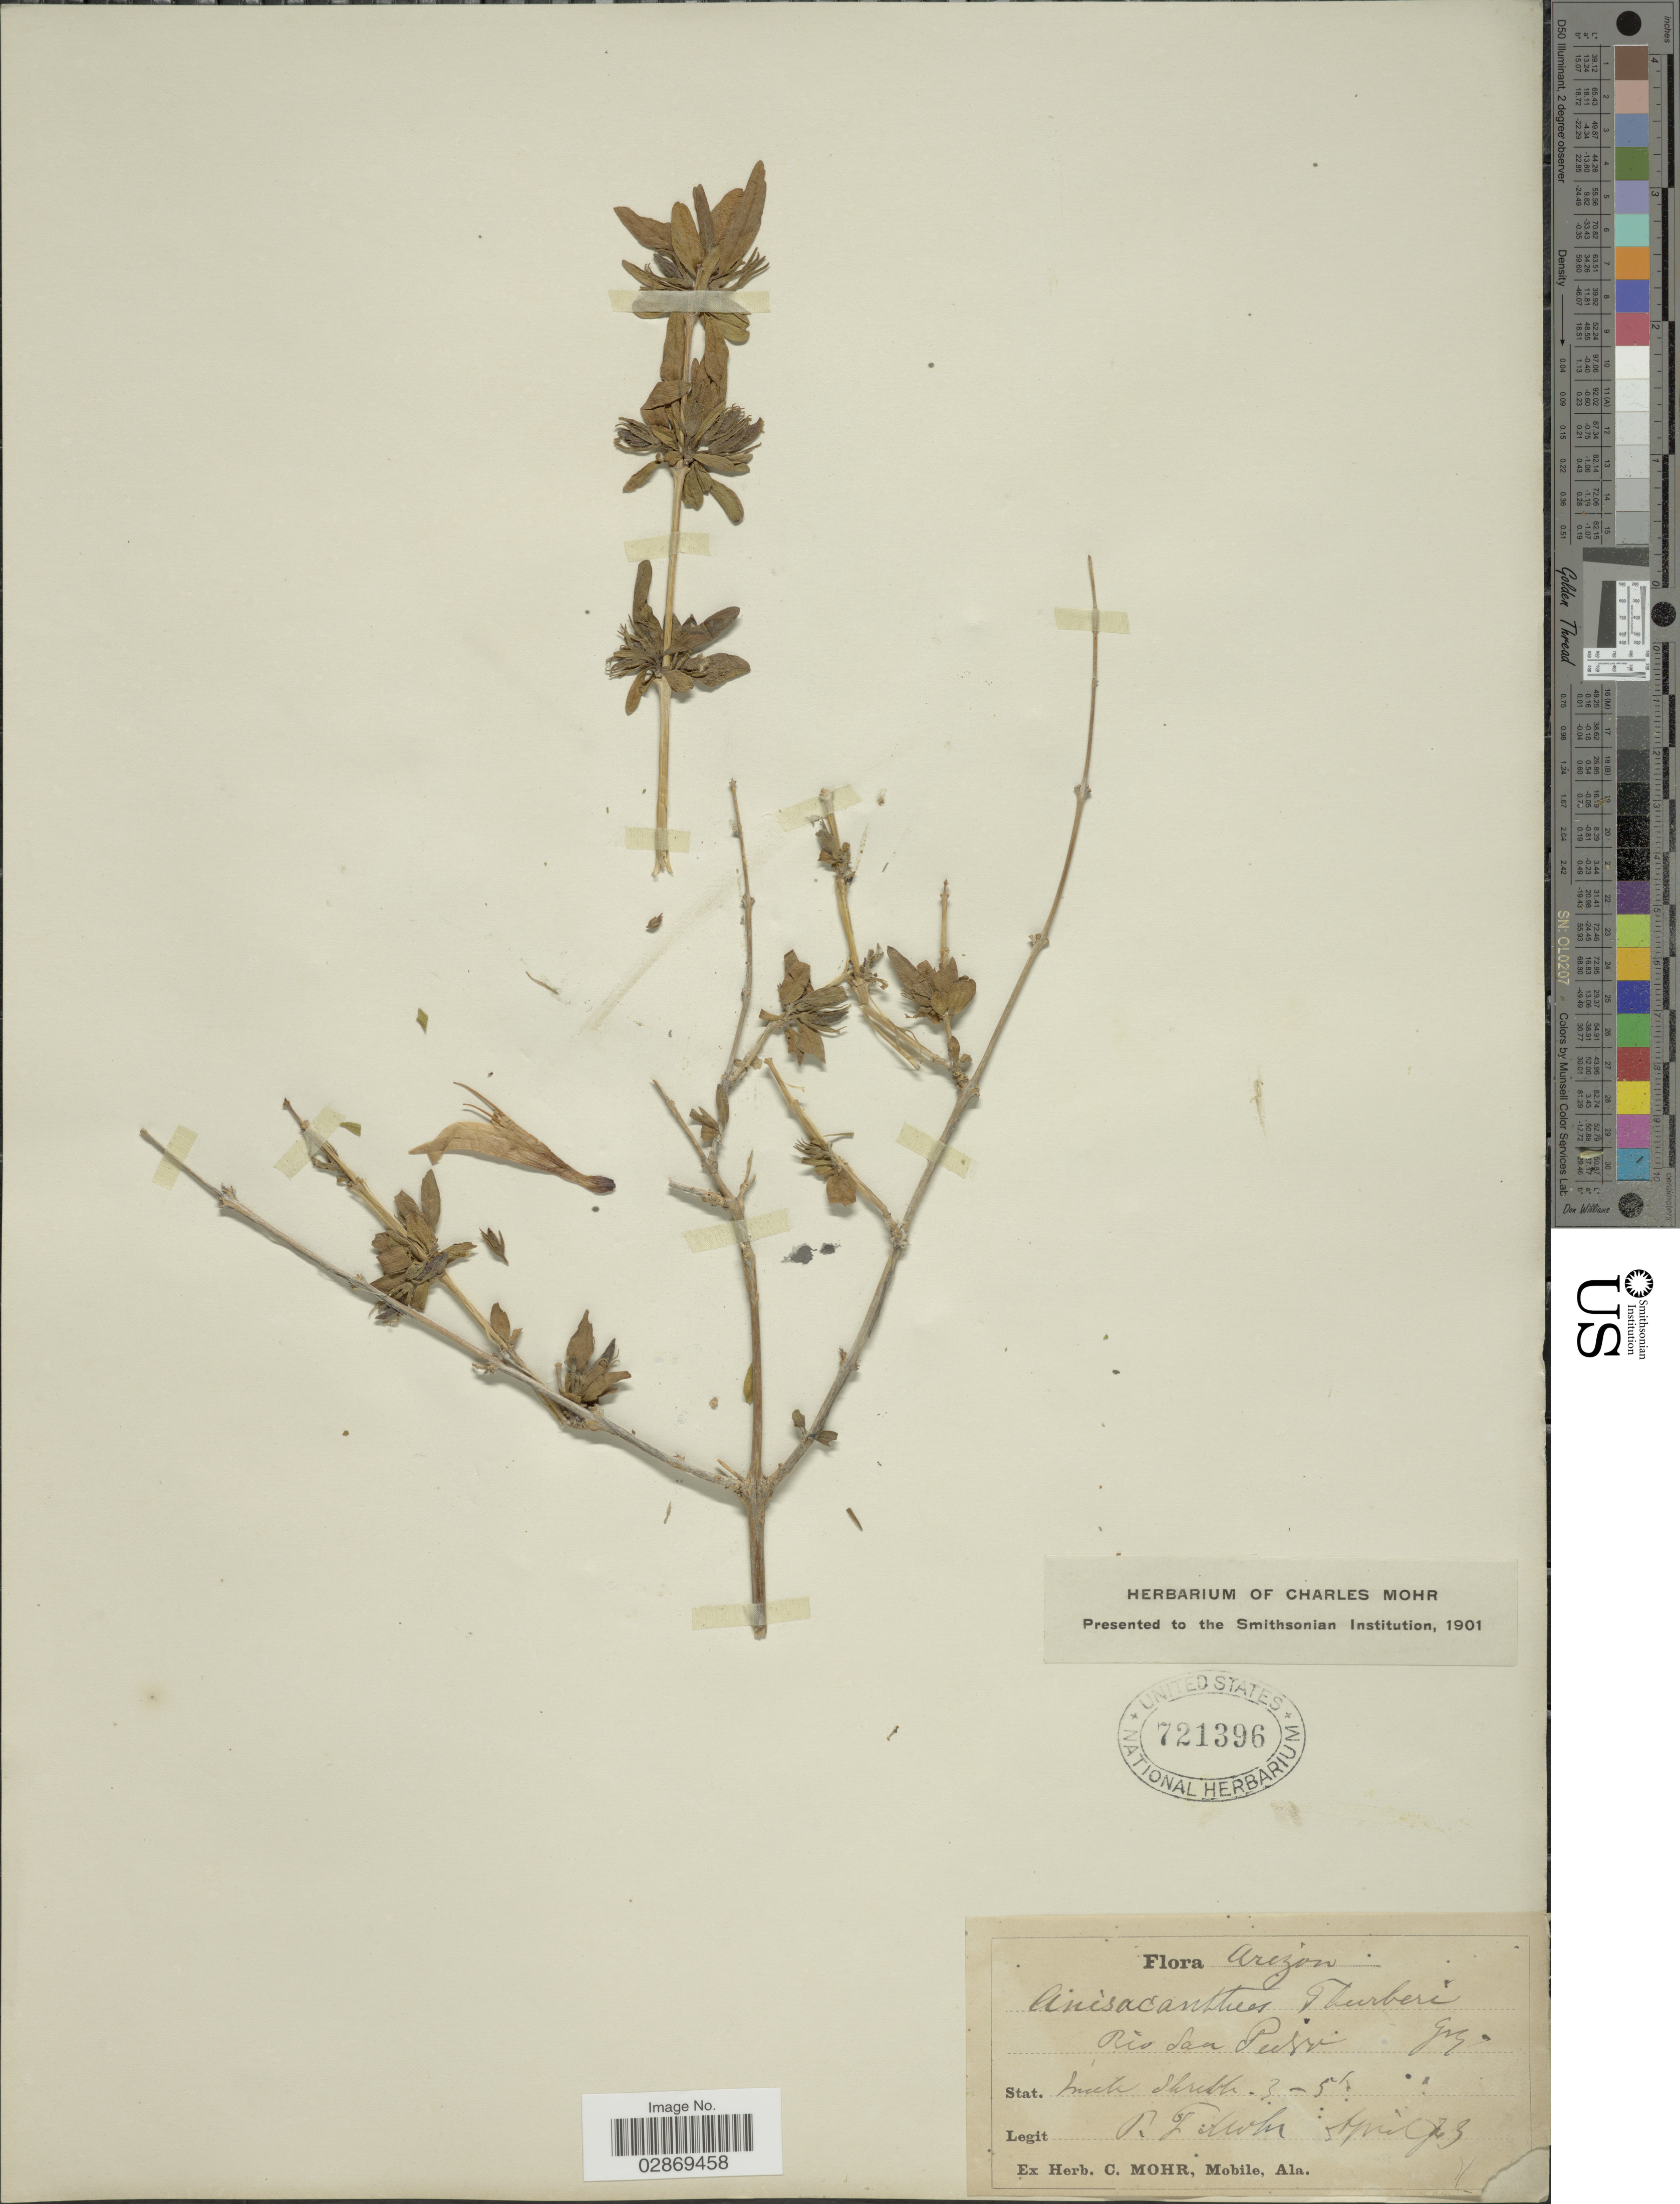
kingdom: Plantae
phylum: Tracheophyta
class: Magnoliopsida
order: Lamiales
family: Acanthaceae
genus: Anisacanthus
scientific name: Anisacanthus thurberi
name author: (Torr.) A. Gray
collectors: P. F. Mohr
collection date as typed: Transcribed d/m/y: /4/73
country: United States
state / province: Arizona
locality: Rio San Pedro.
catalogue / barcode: US 721396